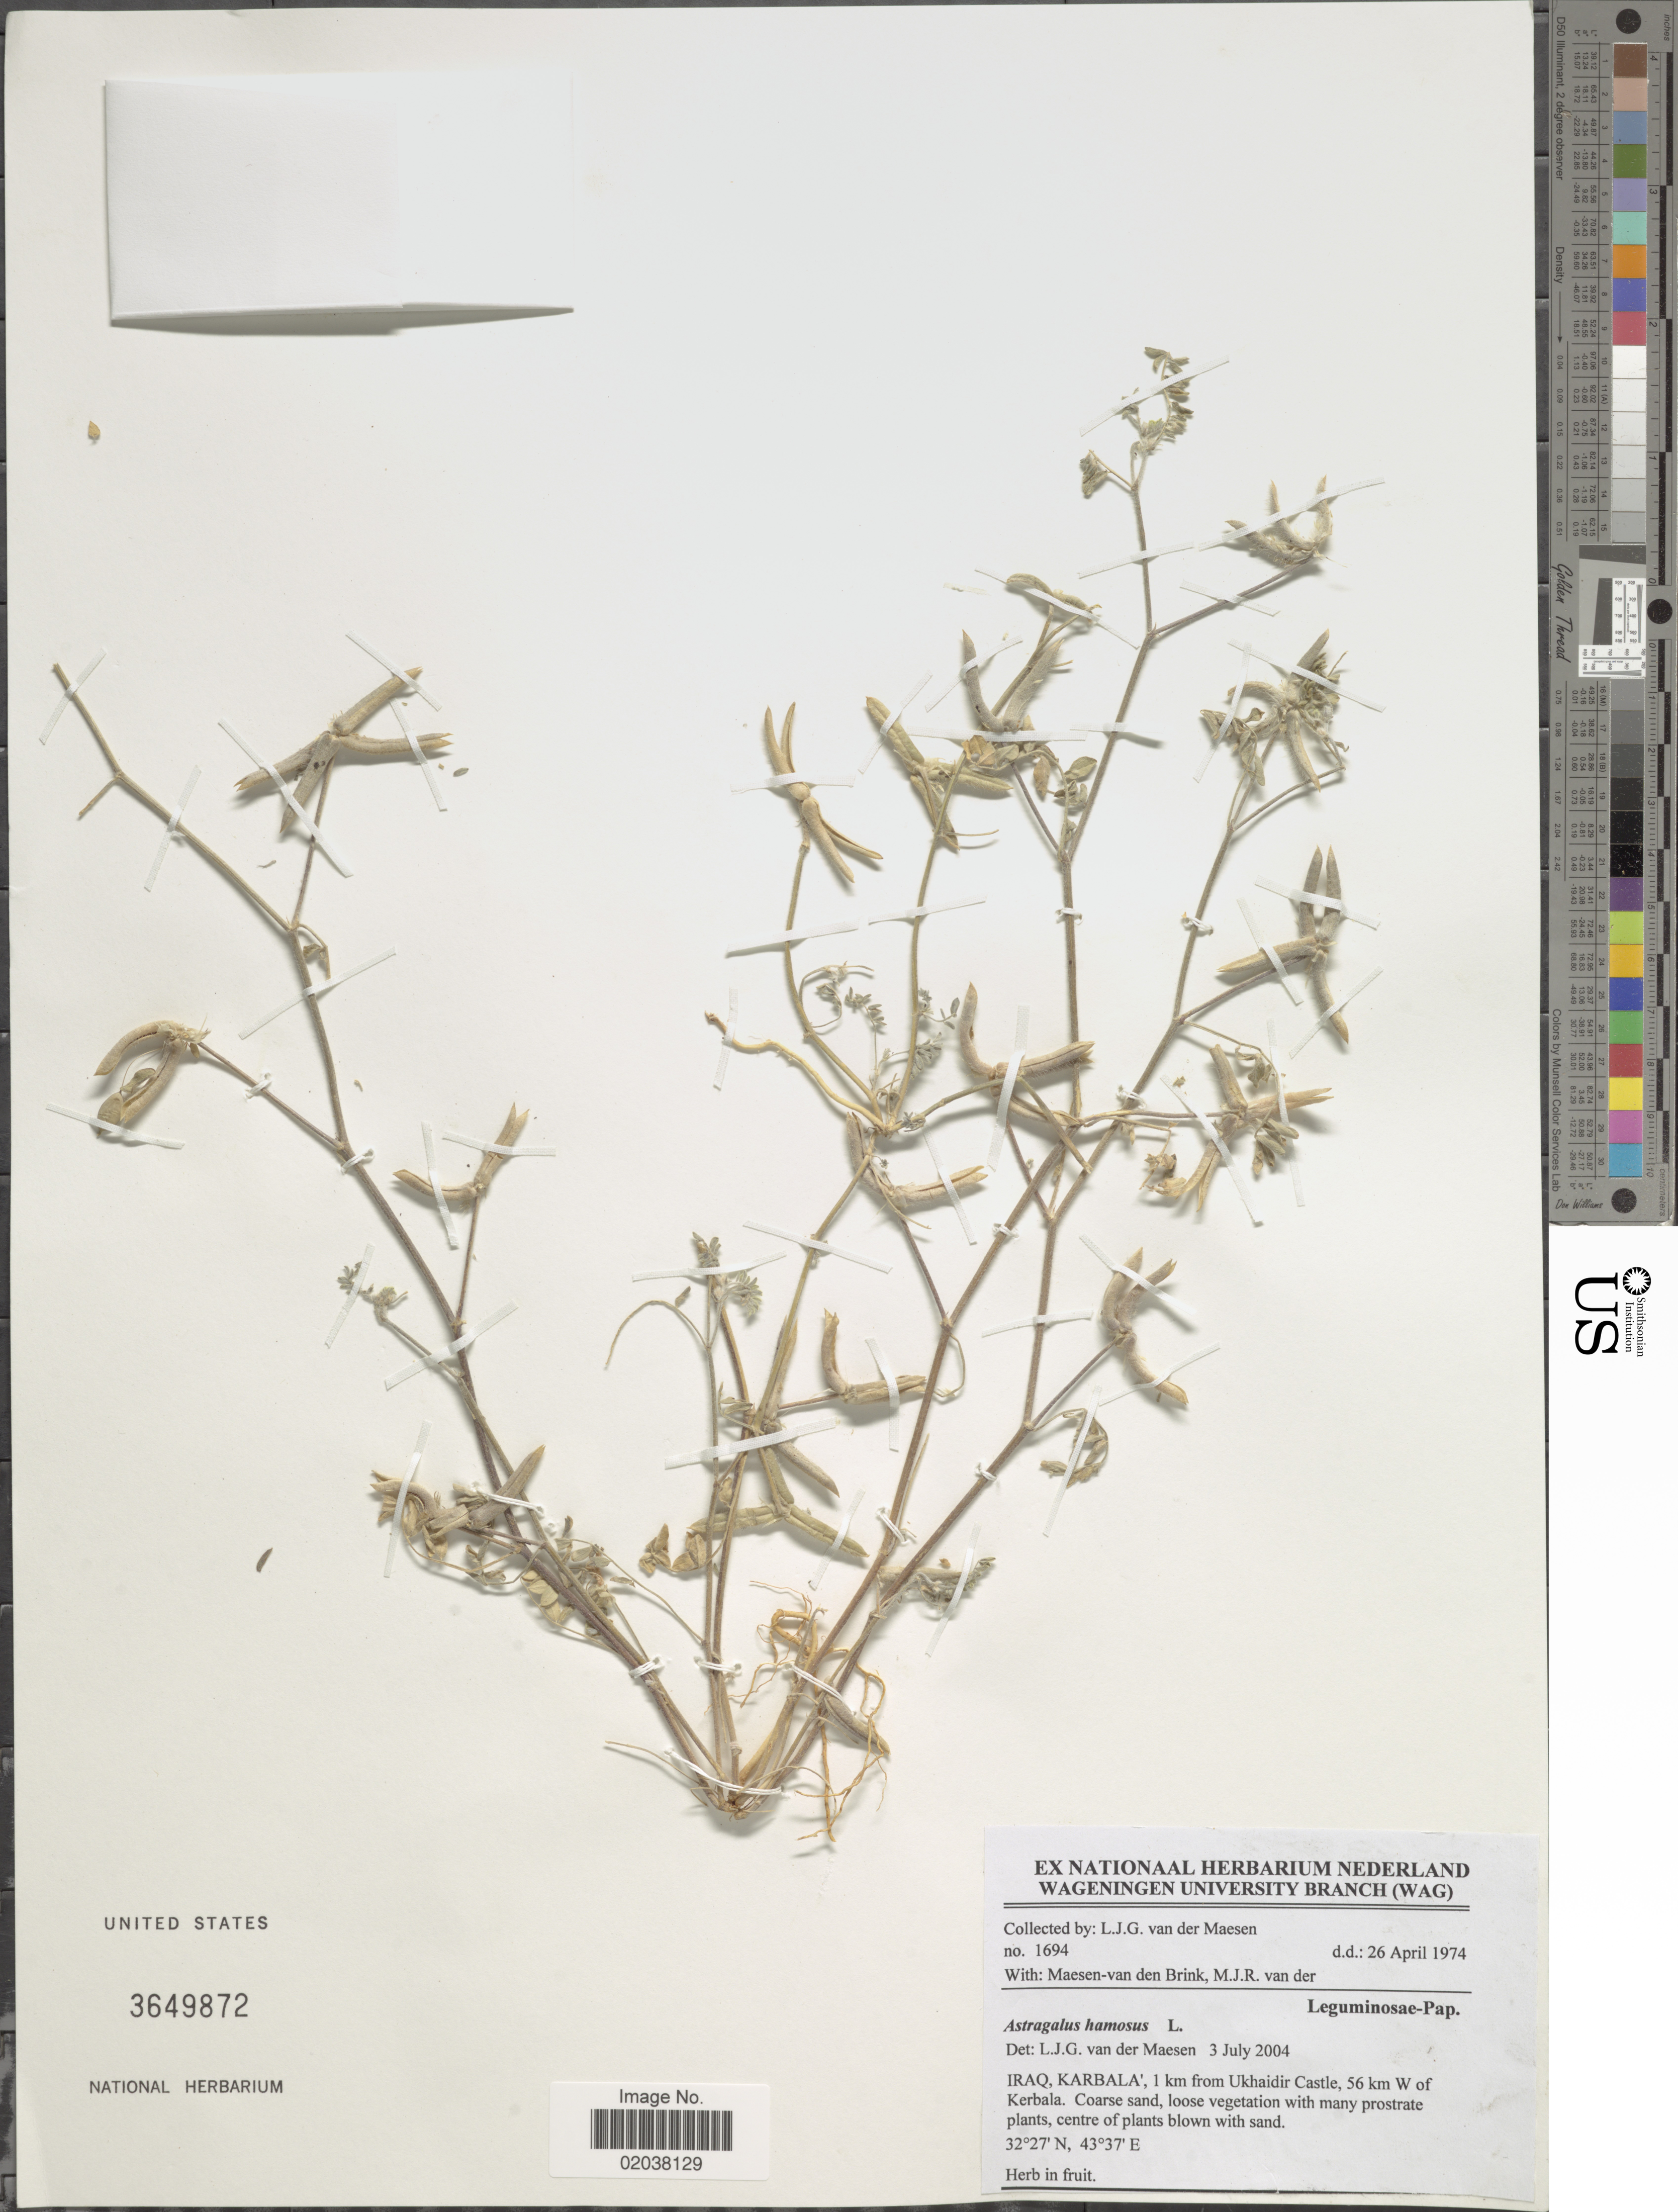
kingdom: Plantae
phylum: Tracheophyta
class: Magnoliopsida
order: Fabales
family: Fabaceae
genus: Astragalus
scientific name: Astragalus hamosus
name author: L.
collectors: L. van der Maesen, M. Maesen-van den Brink & v. M. J. R.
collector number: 1694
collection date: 1974-04-26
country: Iraq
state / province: Al Karbala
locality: Karbala', 1 km from Ukhaidir Castle, 56 km W of Kerbala, Coarse sand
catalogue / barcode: US 3649872